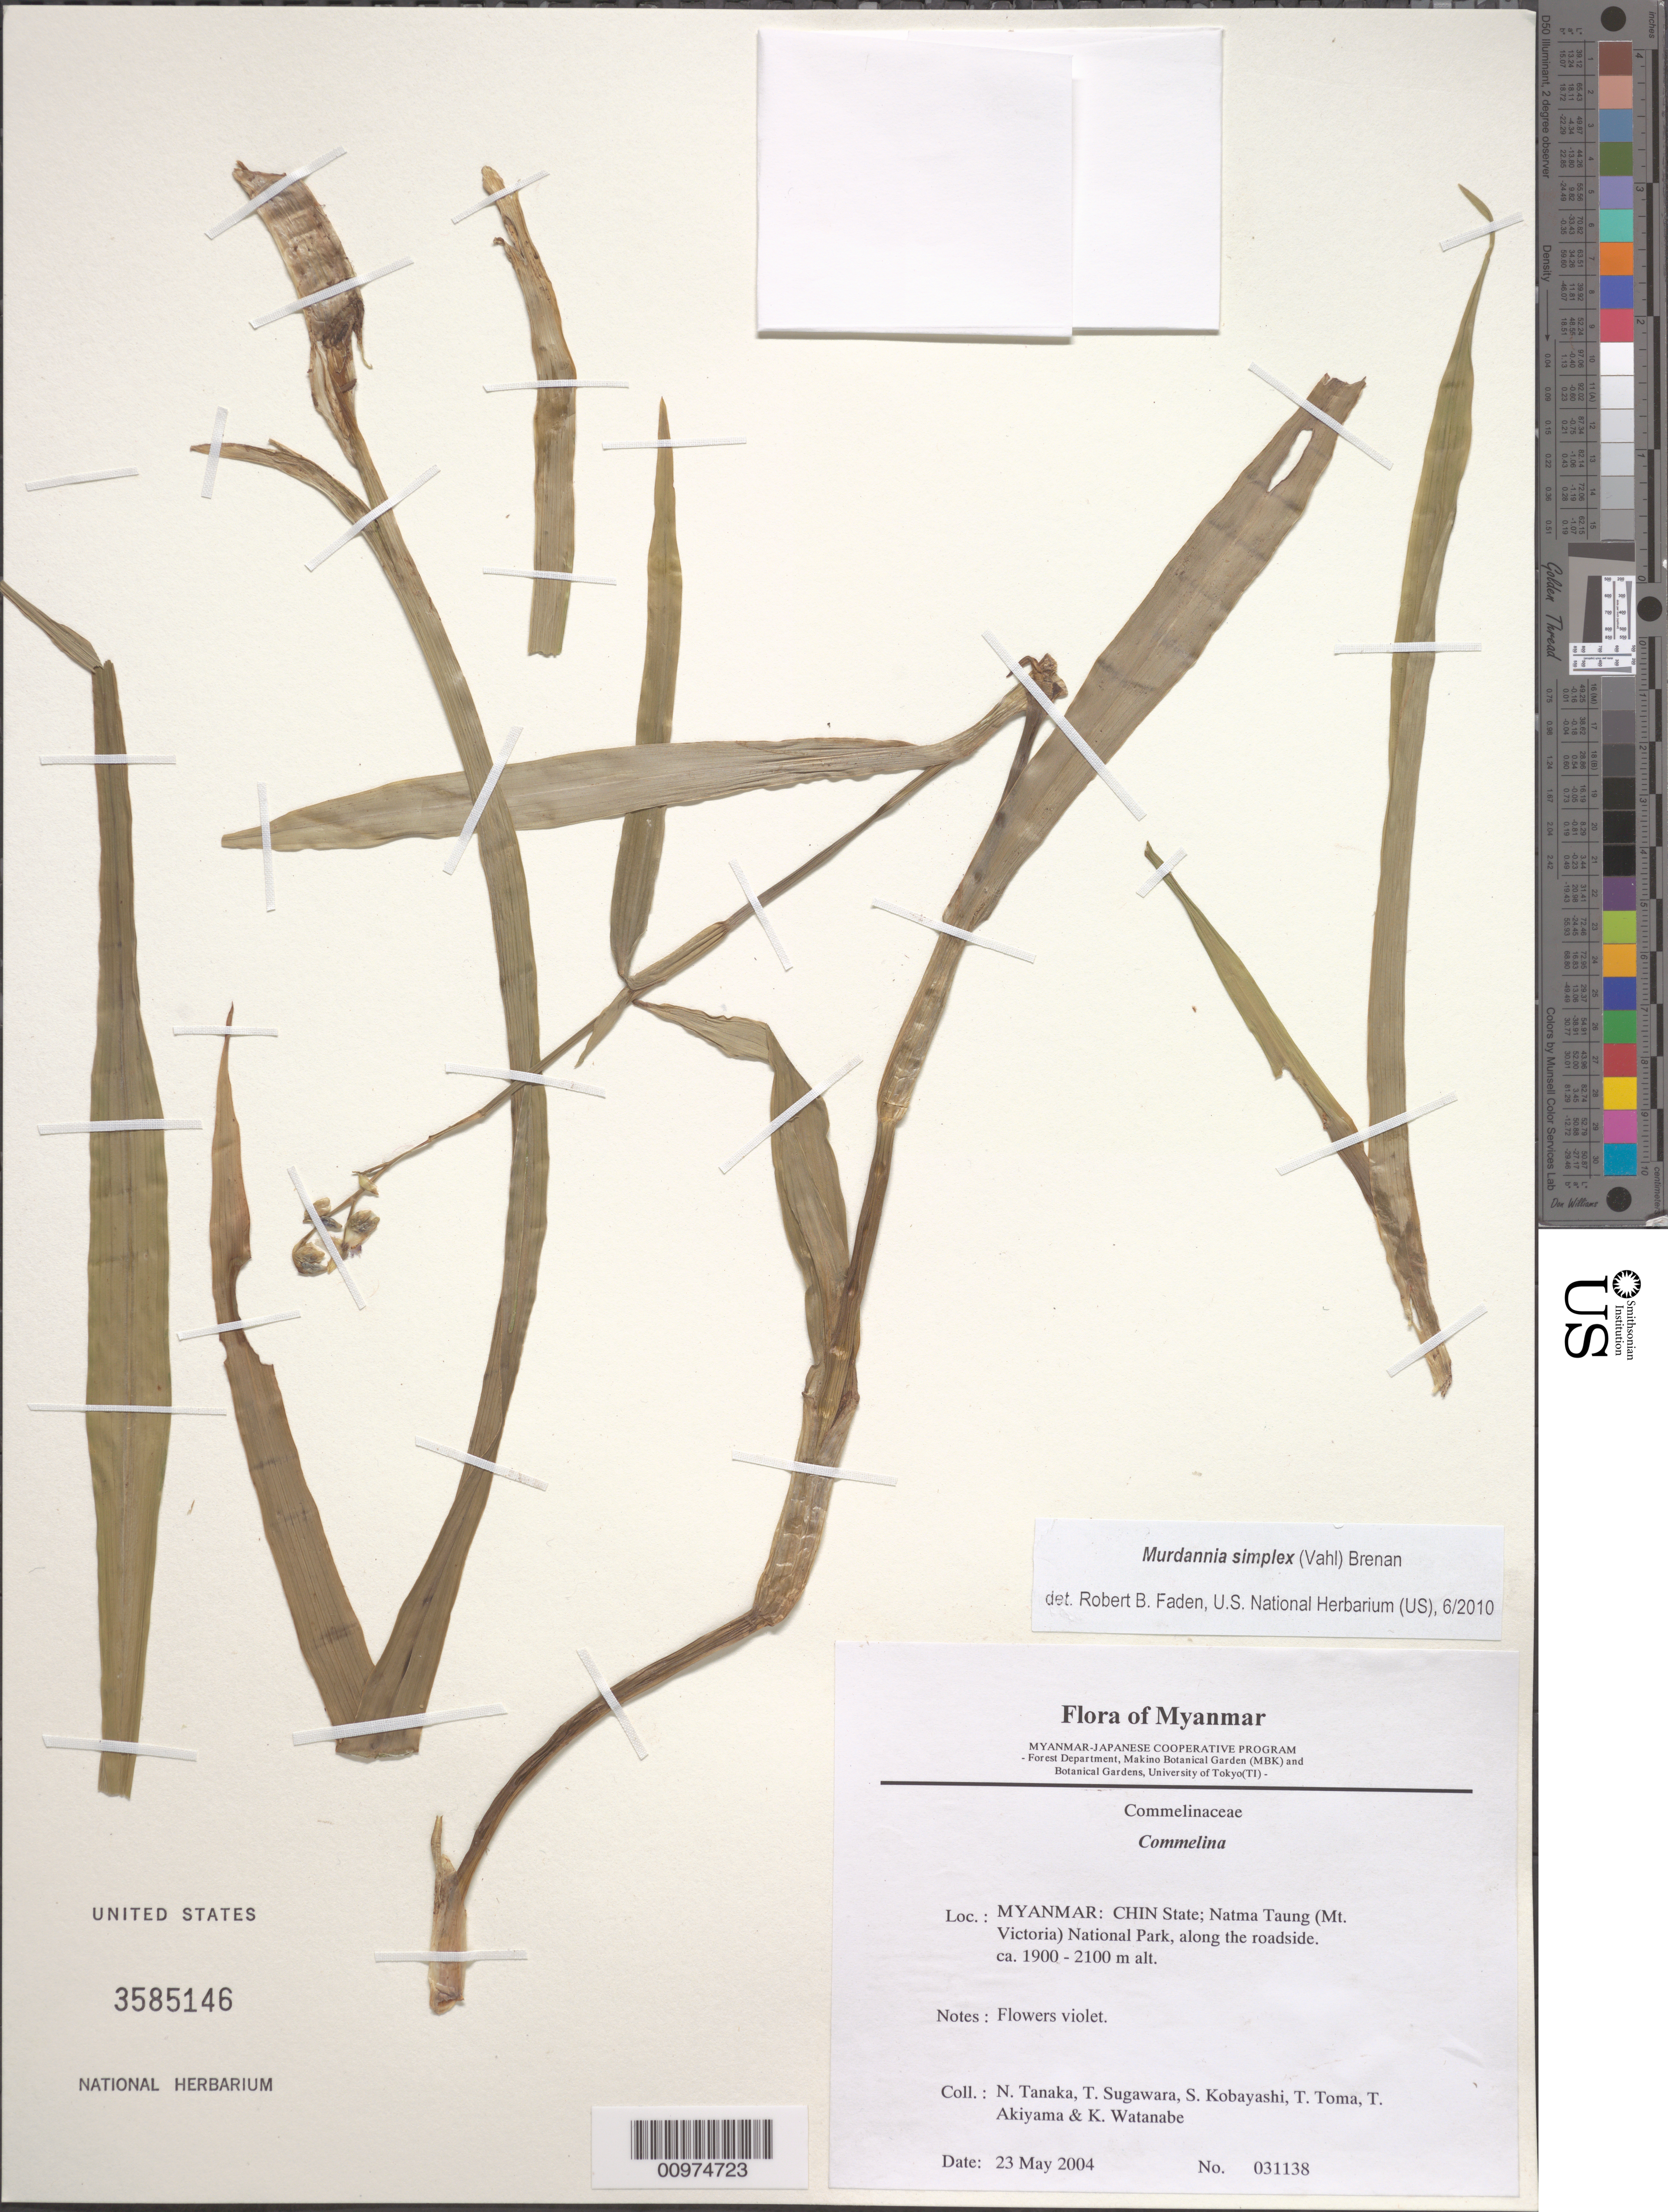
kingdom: Plantae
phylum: Tracheophyta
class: Liliopsida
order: Commelinales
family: Commelinaceae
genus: Murdannia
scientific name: Murdannia simplex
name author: (Vahl) Brenan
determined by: Faden, Robert B., (US), Smithsonian Institution - National Museum of Natural History (UNITED STATES)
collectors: N. Tanaka et al.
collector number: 031138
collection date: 2004-05-23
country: Myanmar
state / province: Chin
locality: Natma Taung (Mt. Victoria) National Park, along the roadside.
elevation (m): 1900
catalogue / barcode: US 3585146